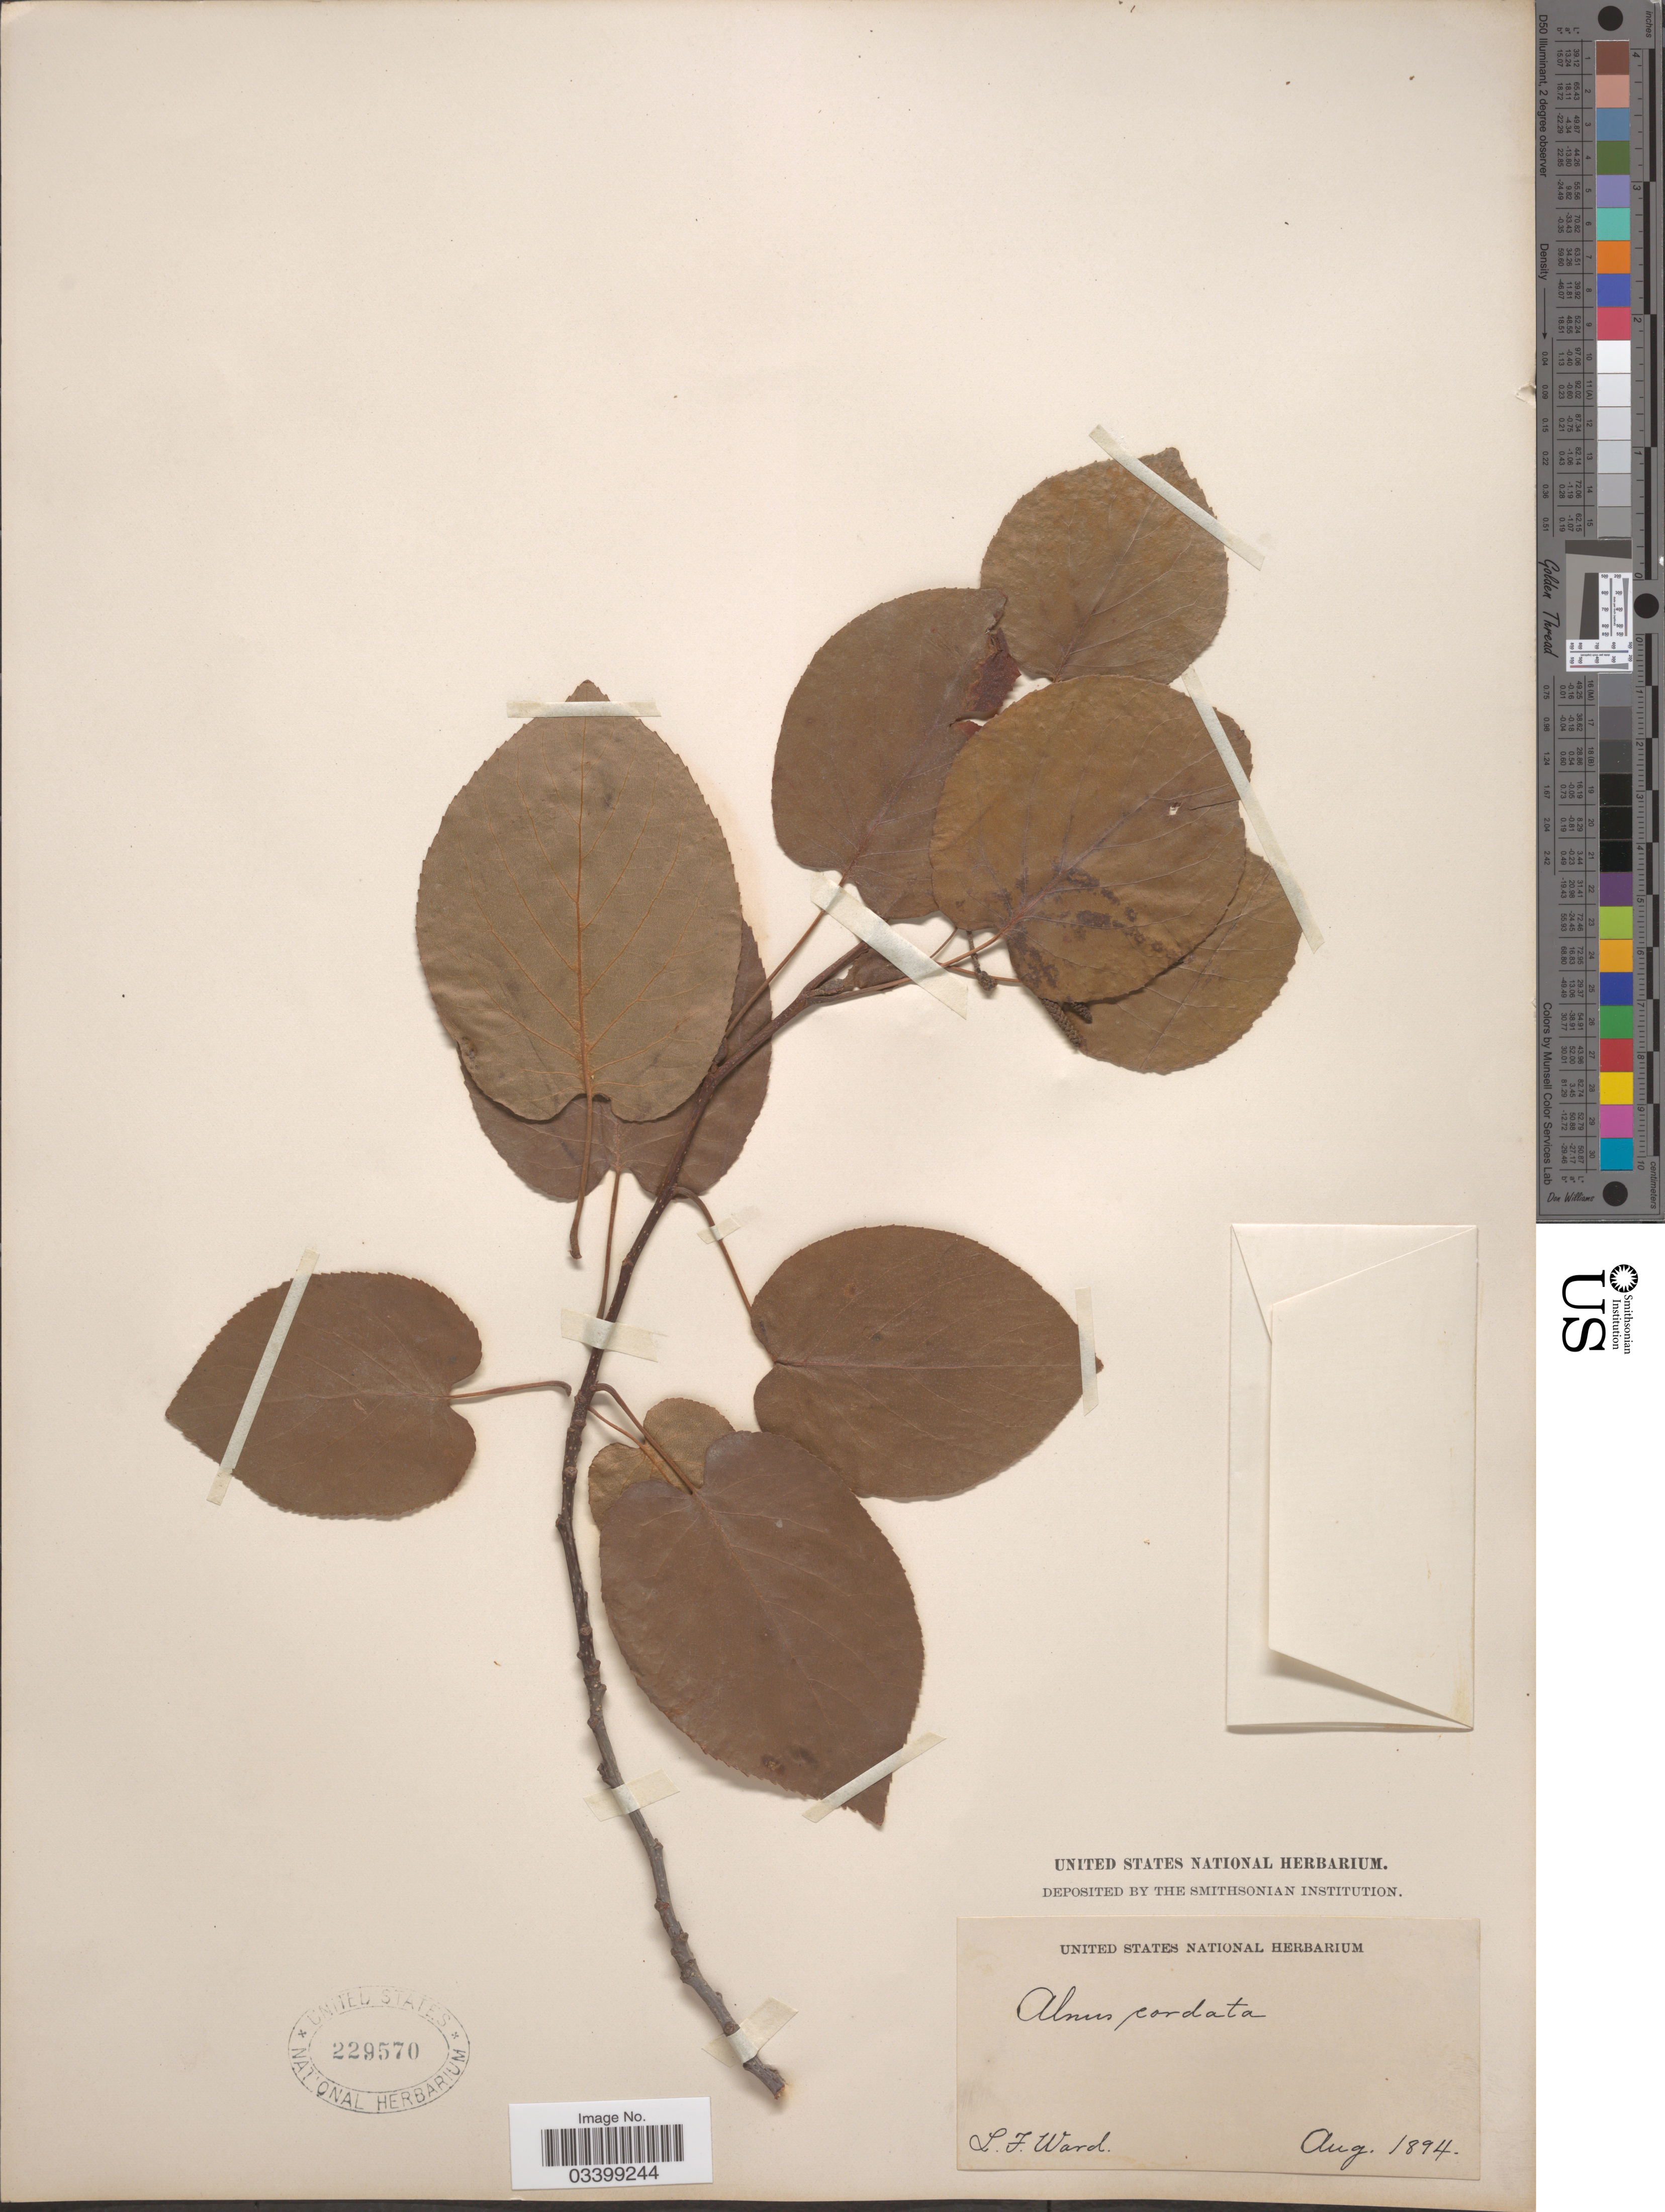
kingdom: Plantae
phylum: Tracheophyta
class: Magnoliopsida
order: Fagales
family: Betulaceae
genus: Alnus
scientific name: Alnus cordata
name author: (Loisel.) Duby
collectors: L. Ward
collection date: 1894-08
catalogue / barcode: US 229570